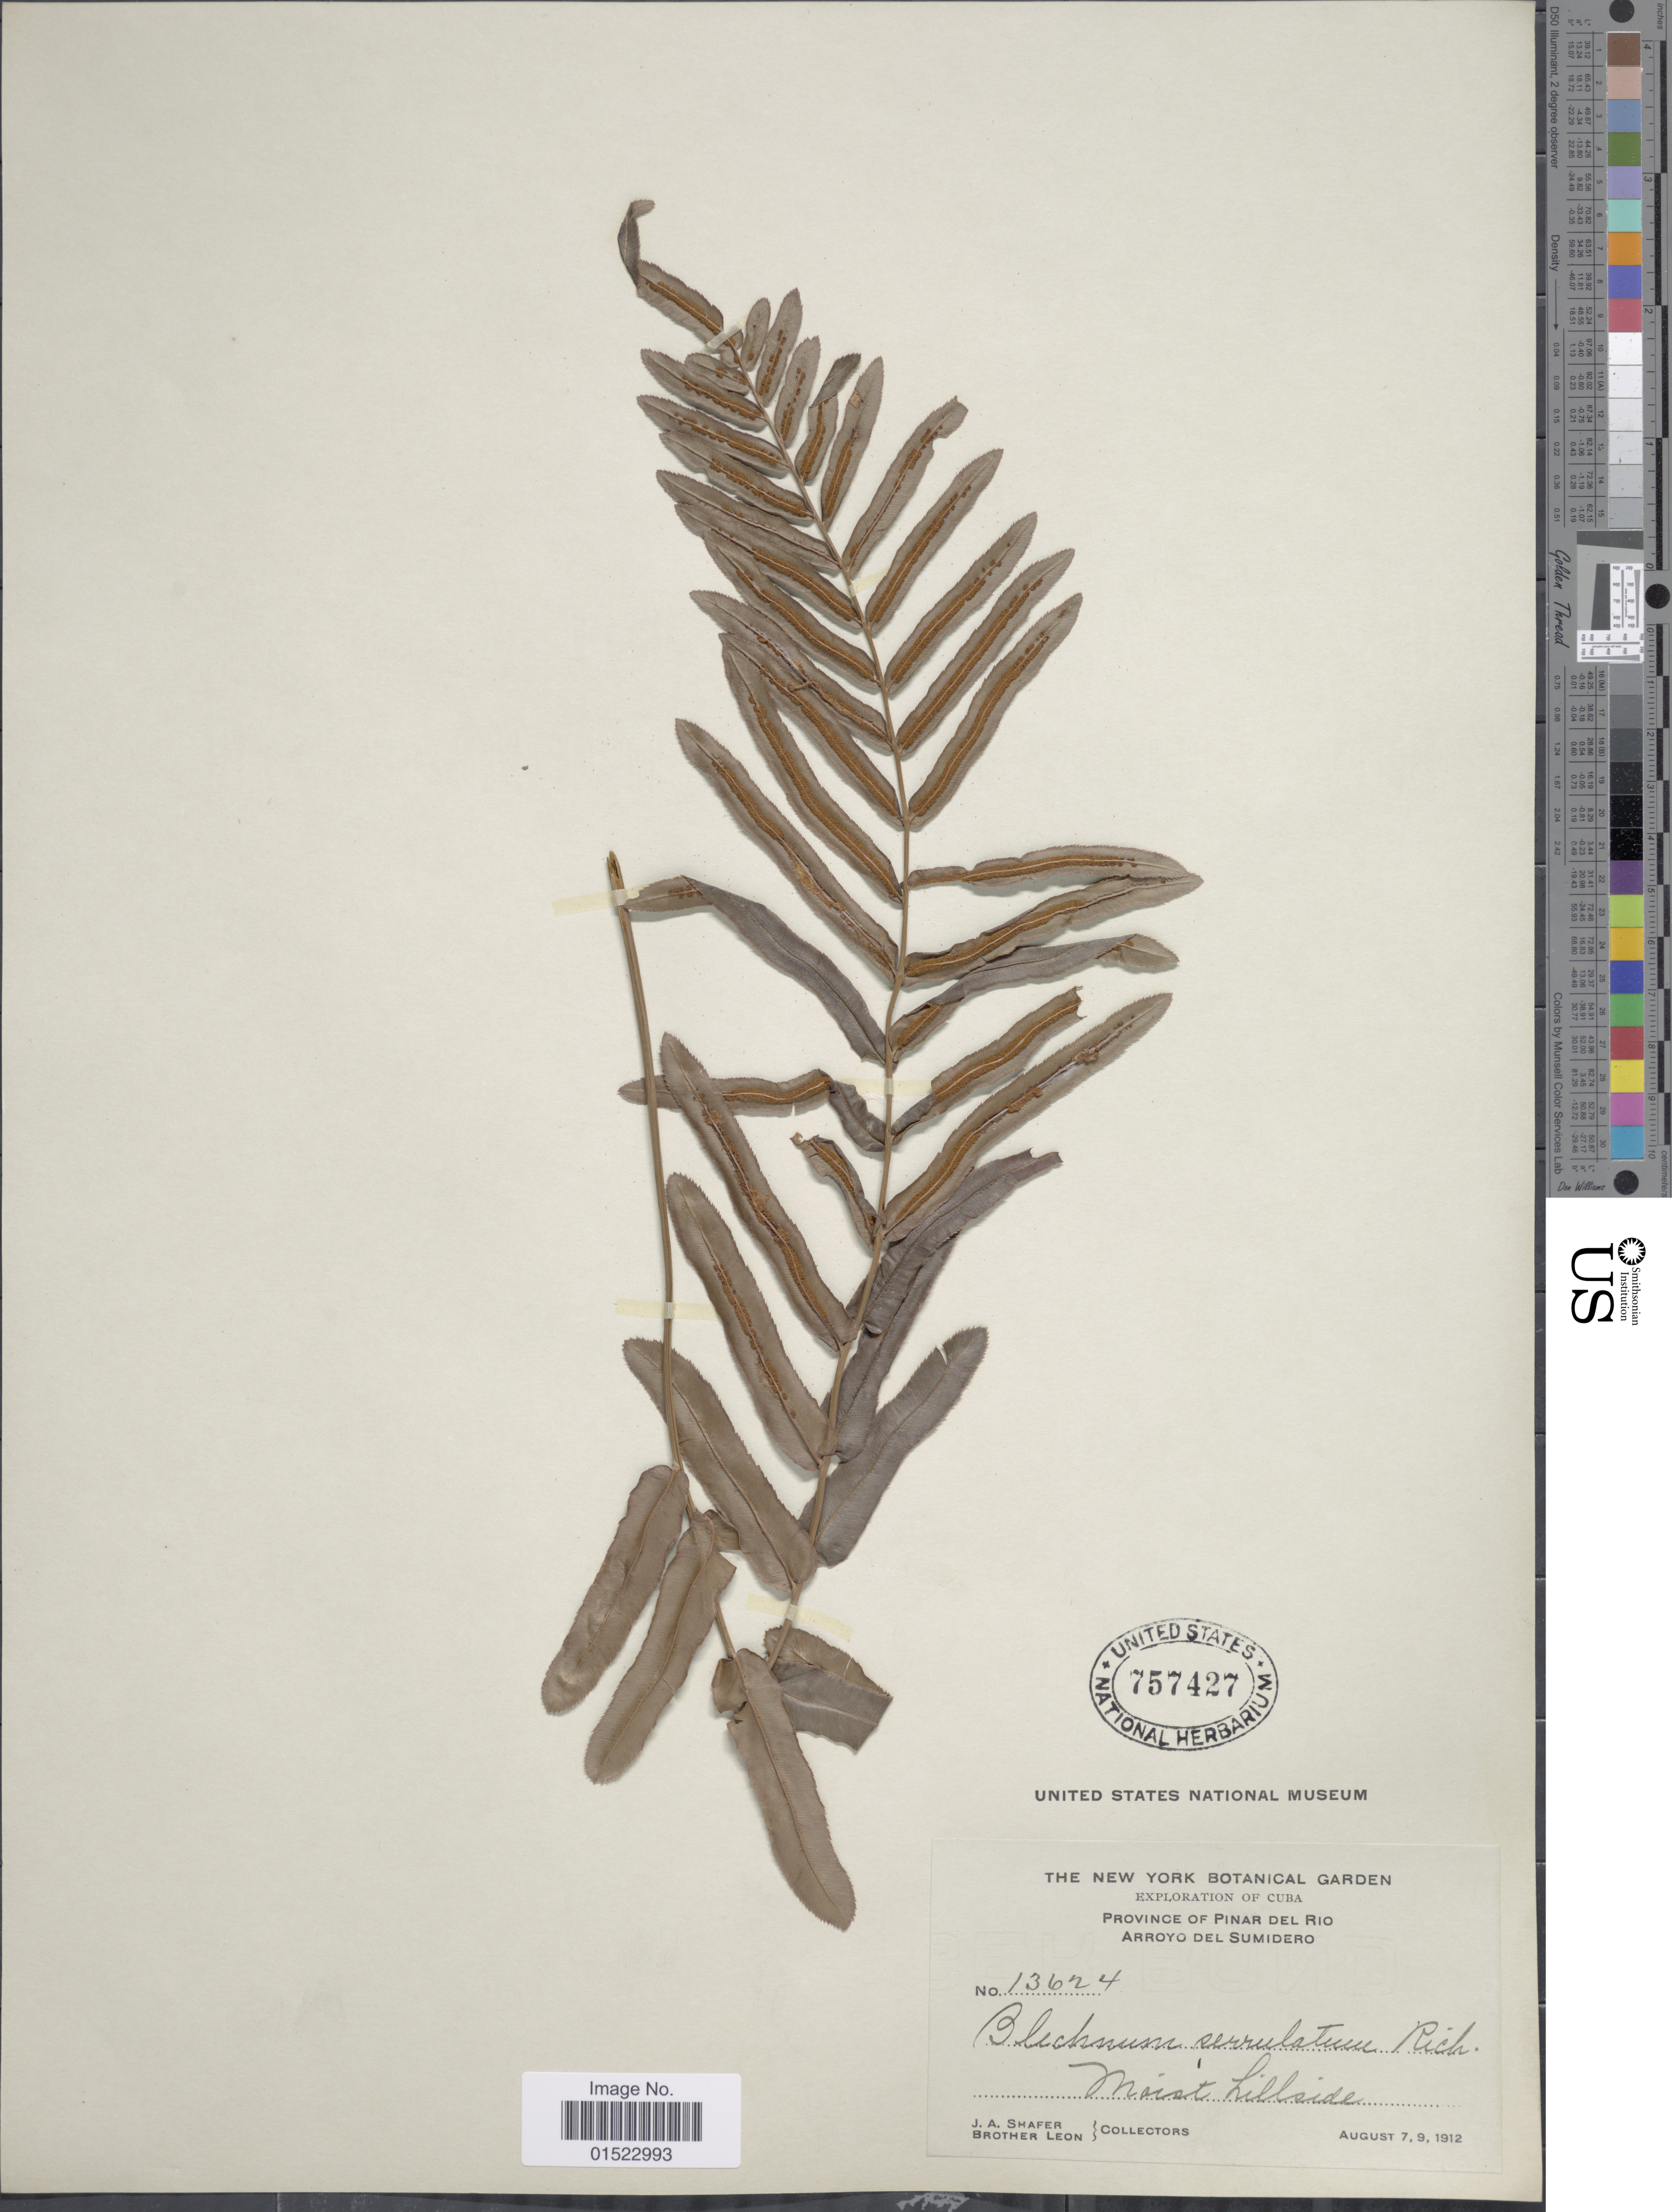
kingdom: Plantae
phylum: Tracheophyta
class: Polypodiopsida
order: Polypodiales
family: Blechnaceae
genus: Telmatoblechnum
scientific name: Telmatoblechnum serrulatum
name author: (Rich.) Perrie et al.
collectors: J. A. Shafer & Bro. León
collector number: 13624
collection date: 1912-08-07/1912-08-09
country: Cuba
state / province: Pinar del Río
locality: Exploration of Cuba, Arroyo del Sumidero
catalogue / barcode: US 757427